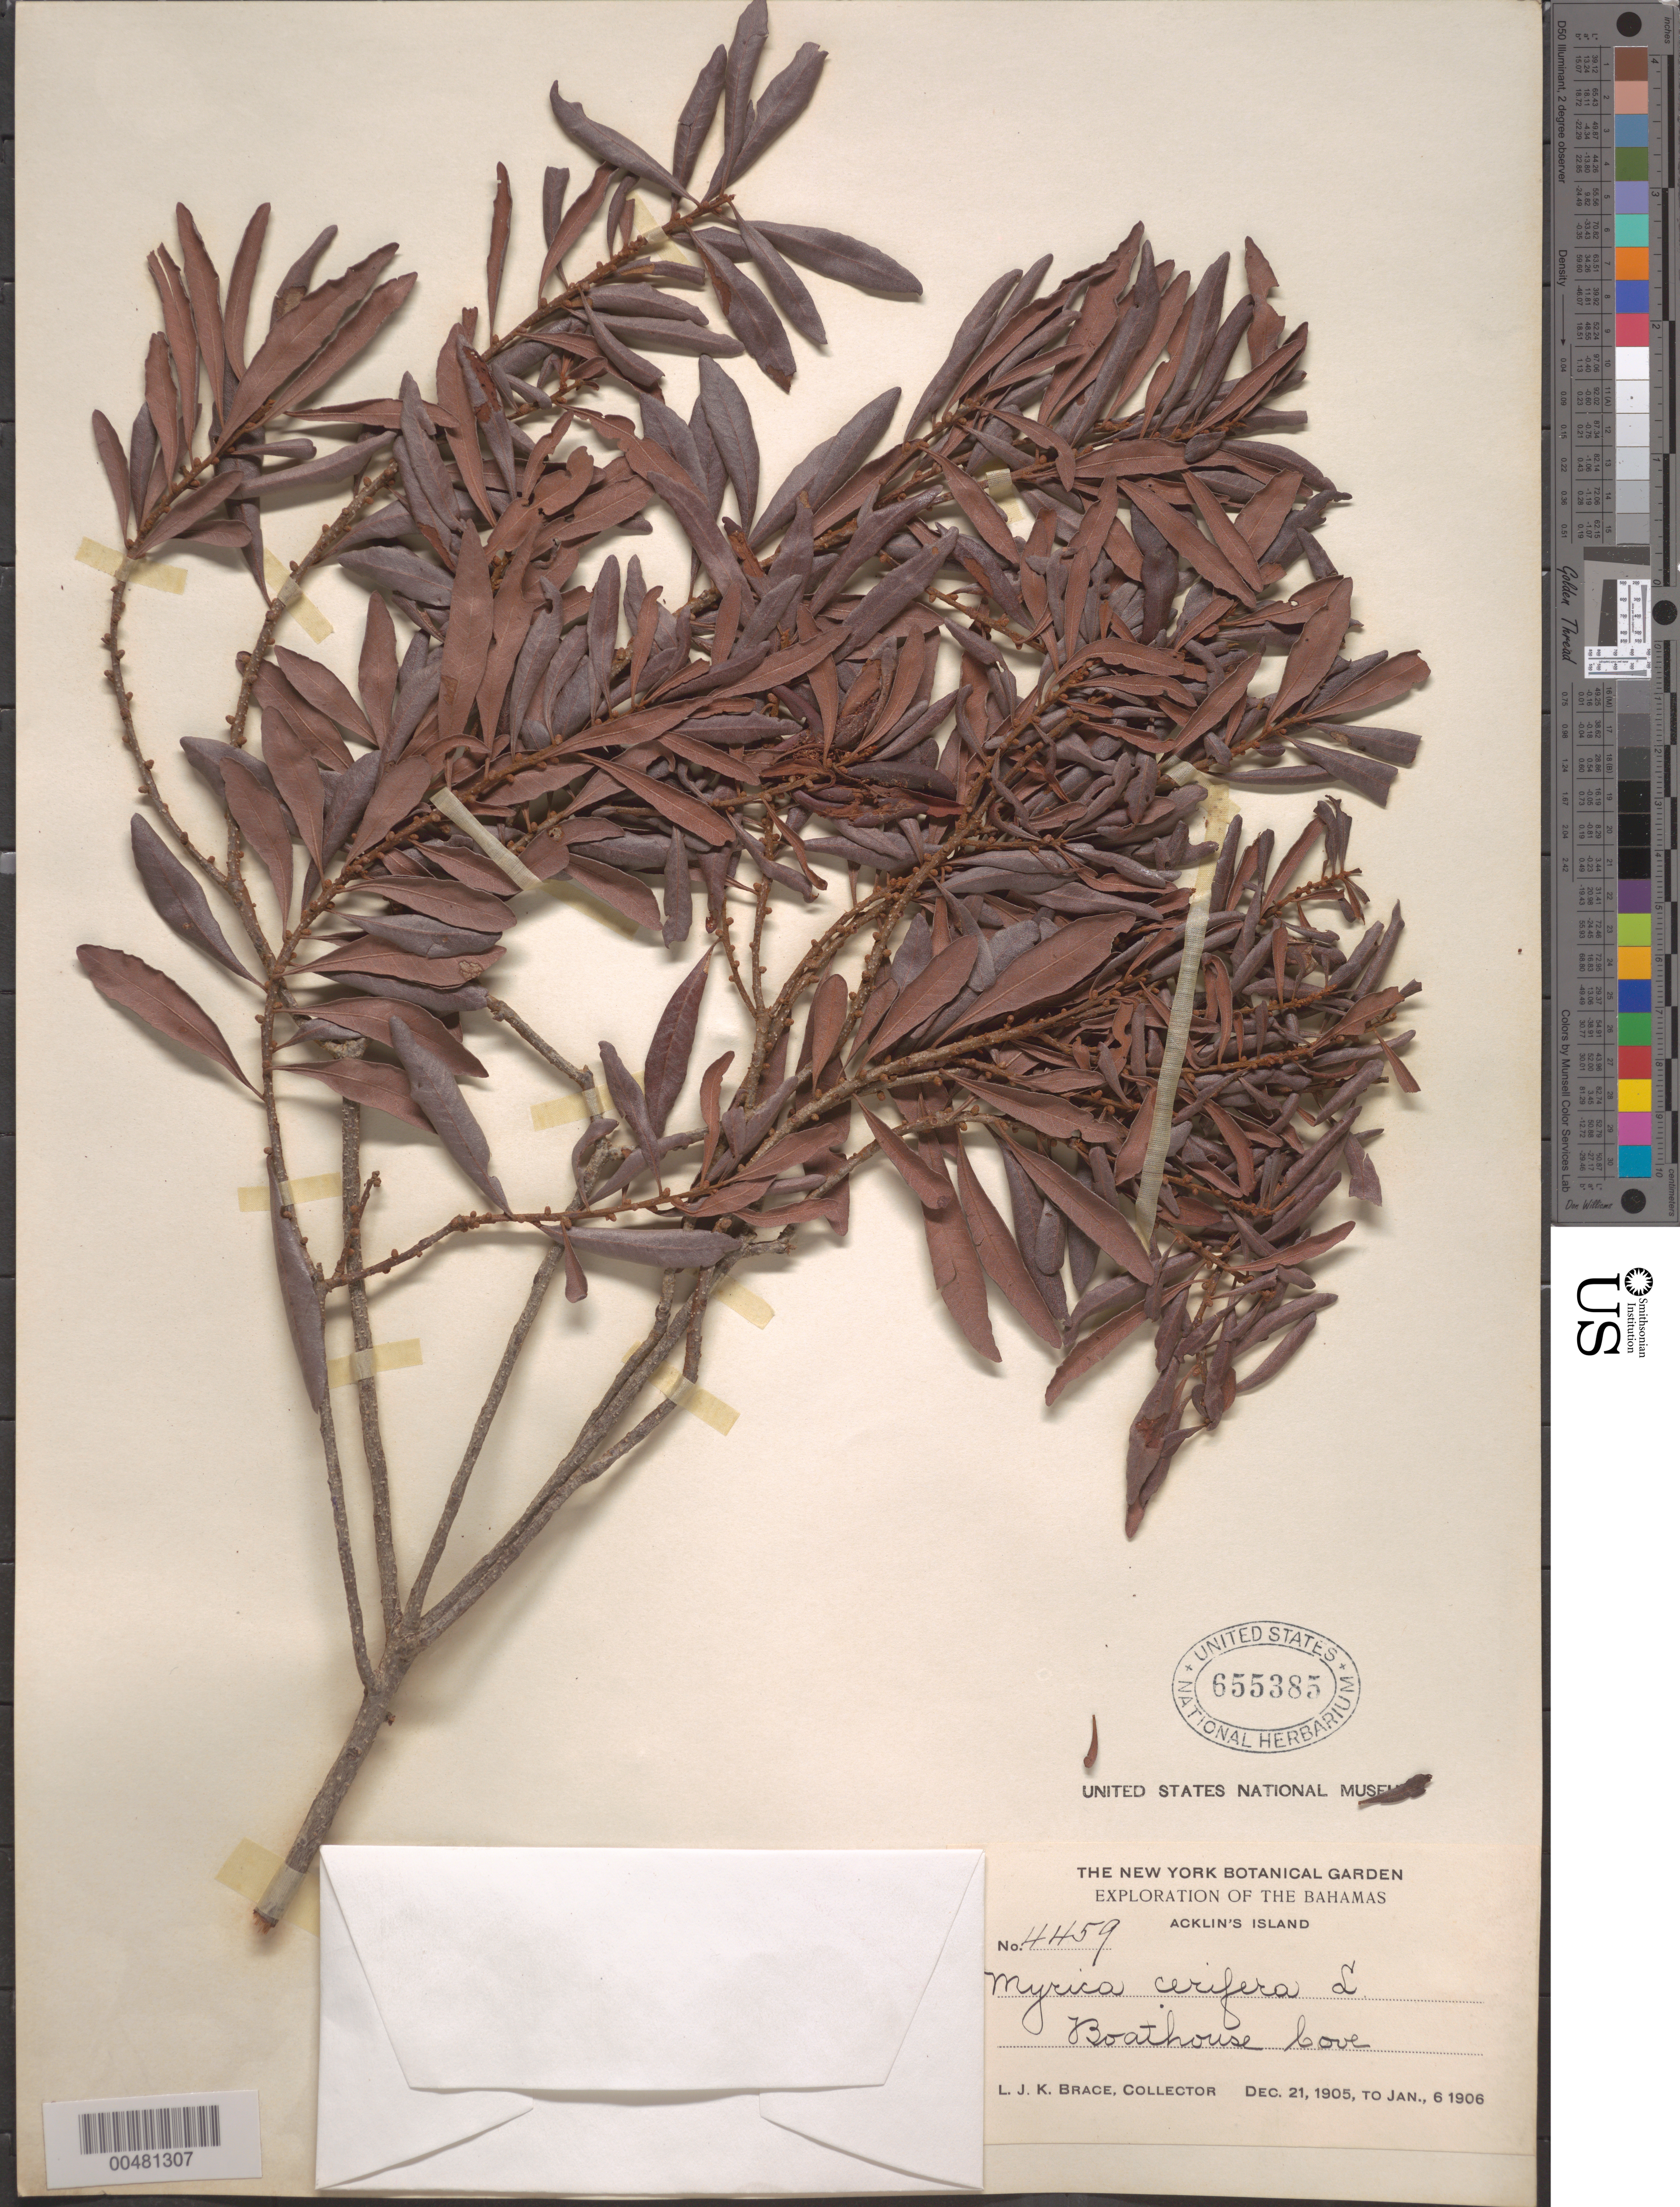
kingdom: Plantae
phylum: Tracheophyta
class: Magnoliopsida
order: Fagales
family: Myricaceae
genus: Morella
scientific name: Morella cerifera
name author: (L.) Small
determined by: Strong, M. T., (US), Smithsonian Institution - National Museum of Natural History (UNITED STATES)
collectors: L. J. K. Brace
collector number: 4459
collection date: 1905-12-21/1906-01-06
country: Bahamas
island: Acklin's I.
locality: Boathouse Cove.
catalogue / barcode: US 655385